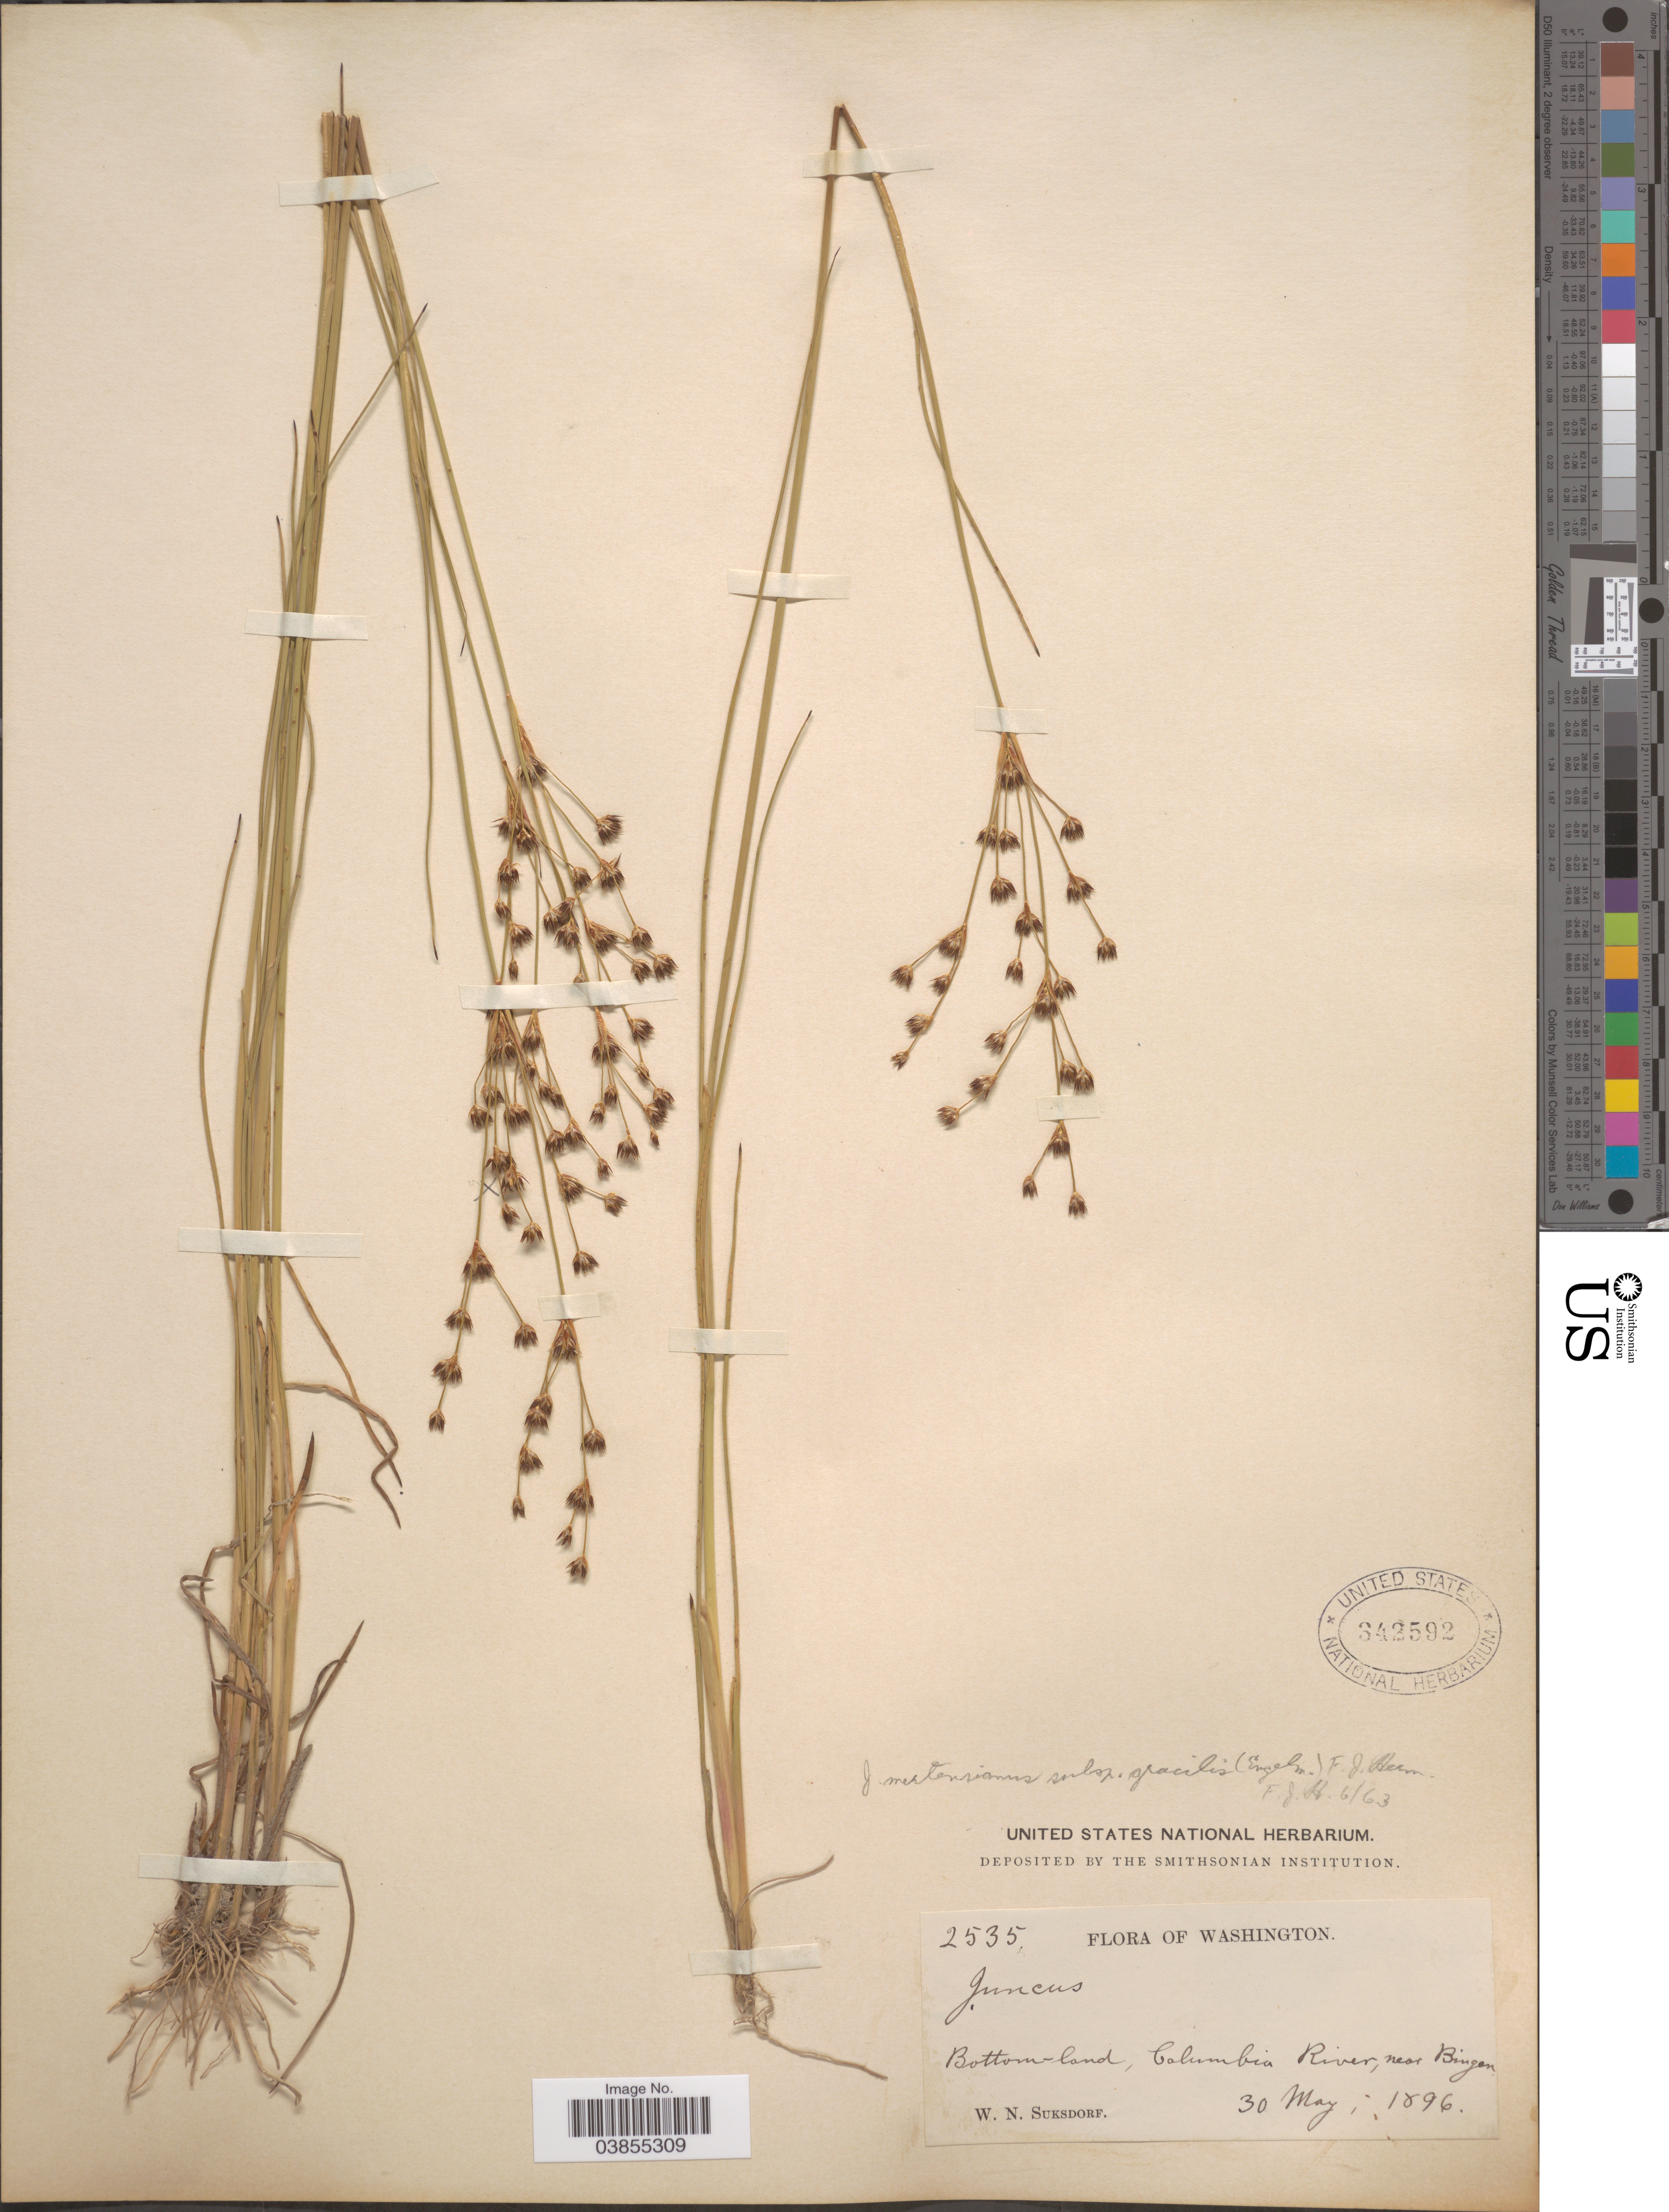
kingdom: Plantae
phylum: Tracheophyta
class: Liliopsida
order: Poales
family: Juncaceae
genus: Juncus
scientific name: Juncus nevadensis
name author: S. Watson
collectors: W. N. Suksdorf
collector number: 2535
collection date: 1896-05-30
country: United States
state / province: Washington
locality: Bottom-land, Columbia River, near Bingen.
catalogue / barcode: US 342592